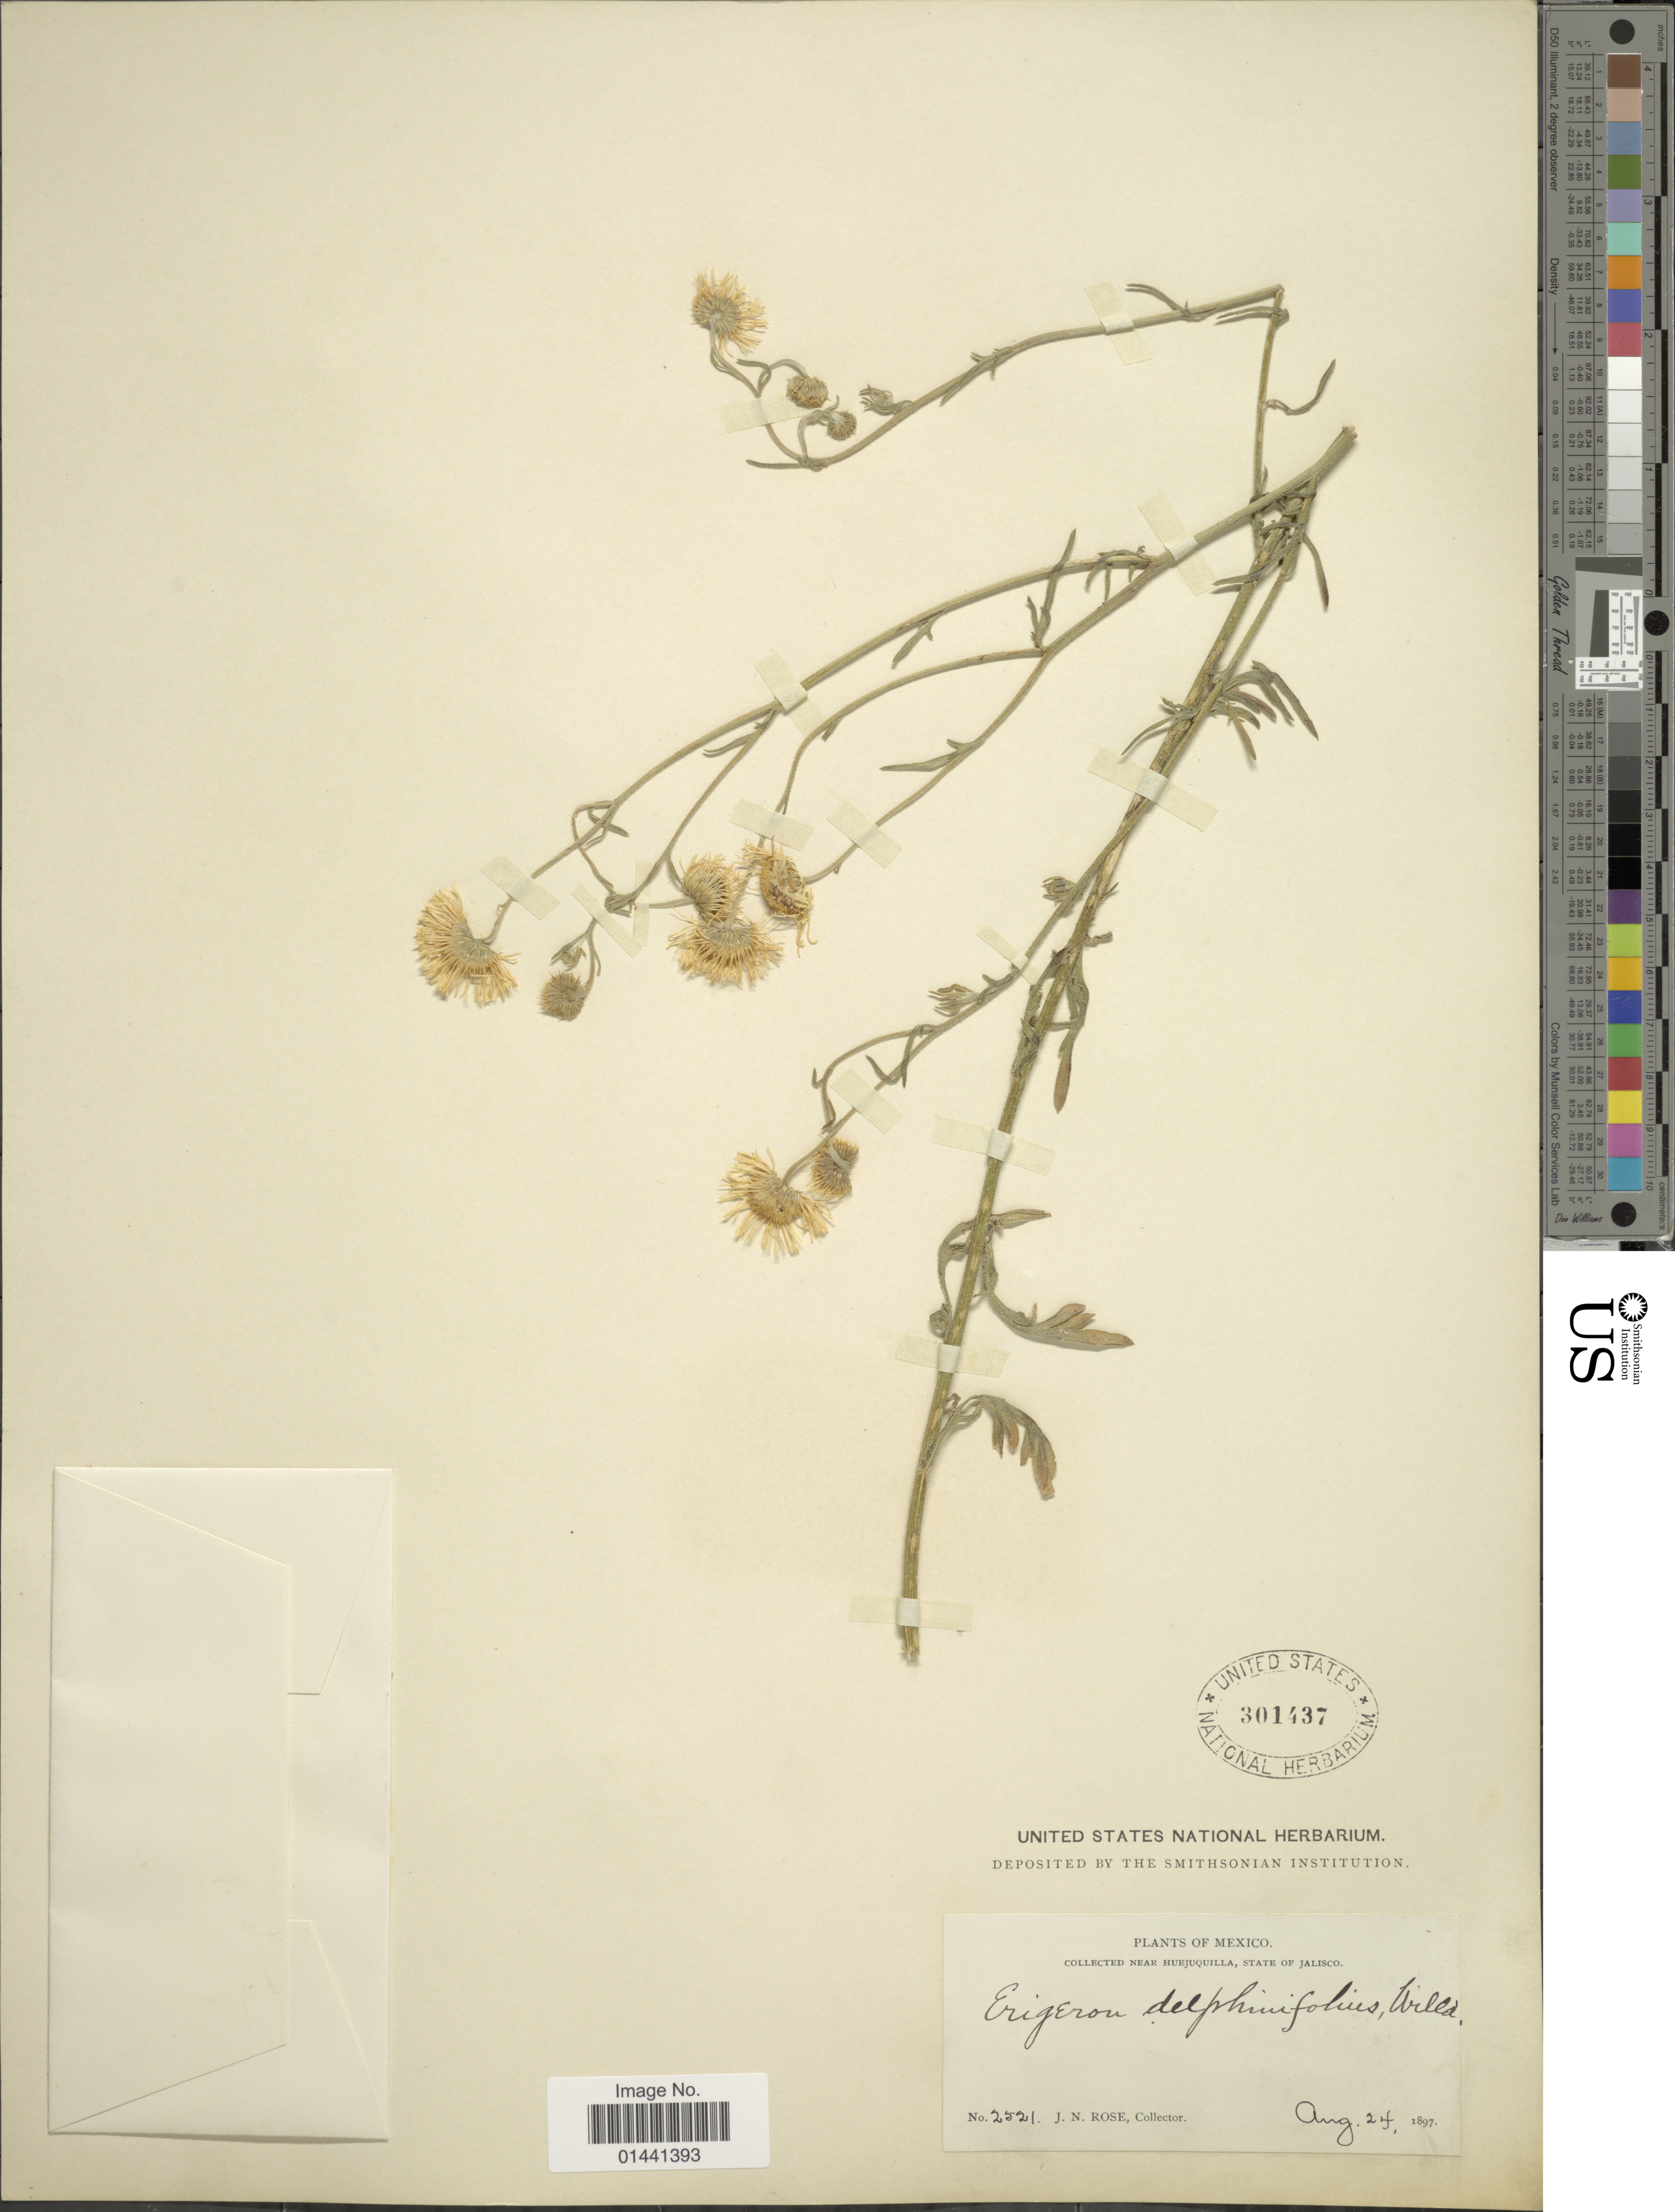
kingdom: Plantae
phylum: Tracheophyta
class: Magnoliopsida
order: Asterales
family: Asteraceae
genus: Erigeron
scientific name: Erigeron delphinifolius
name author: Willd.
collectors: J. N. Rose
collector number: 2521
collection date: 1897-08-24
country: Mexico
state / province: Jalisco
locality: Near Huejuquilla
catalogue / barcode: US 301437